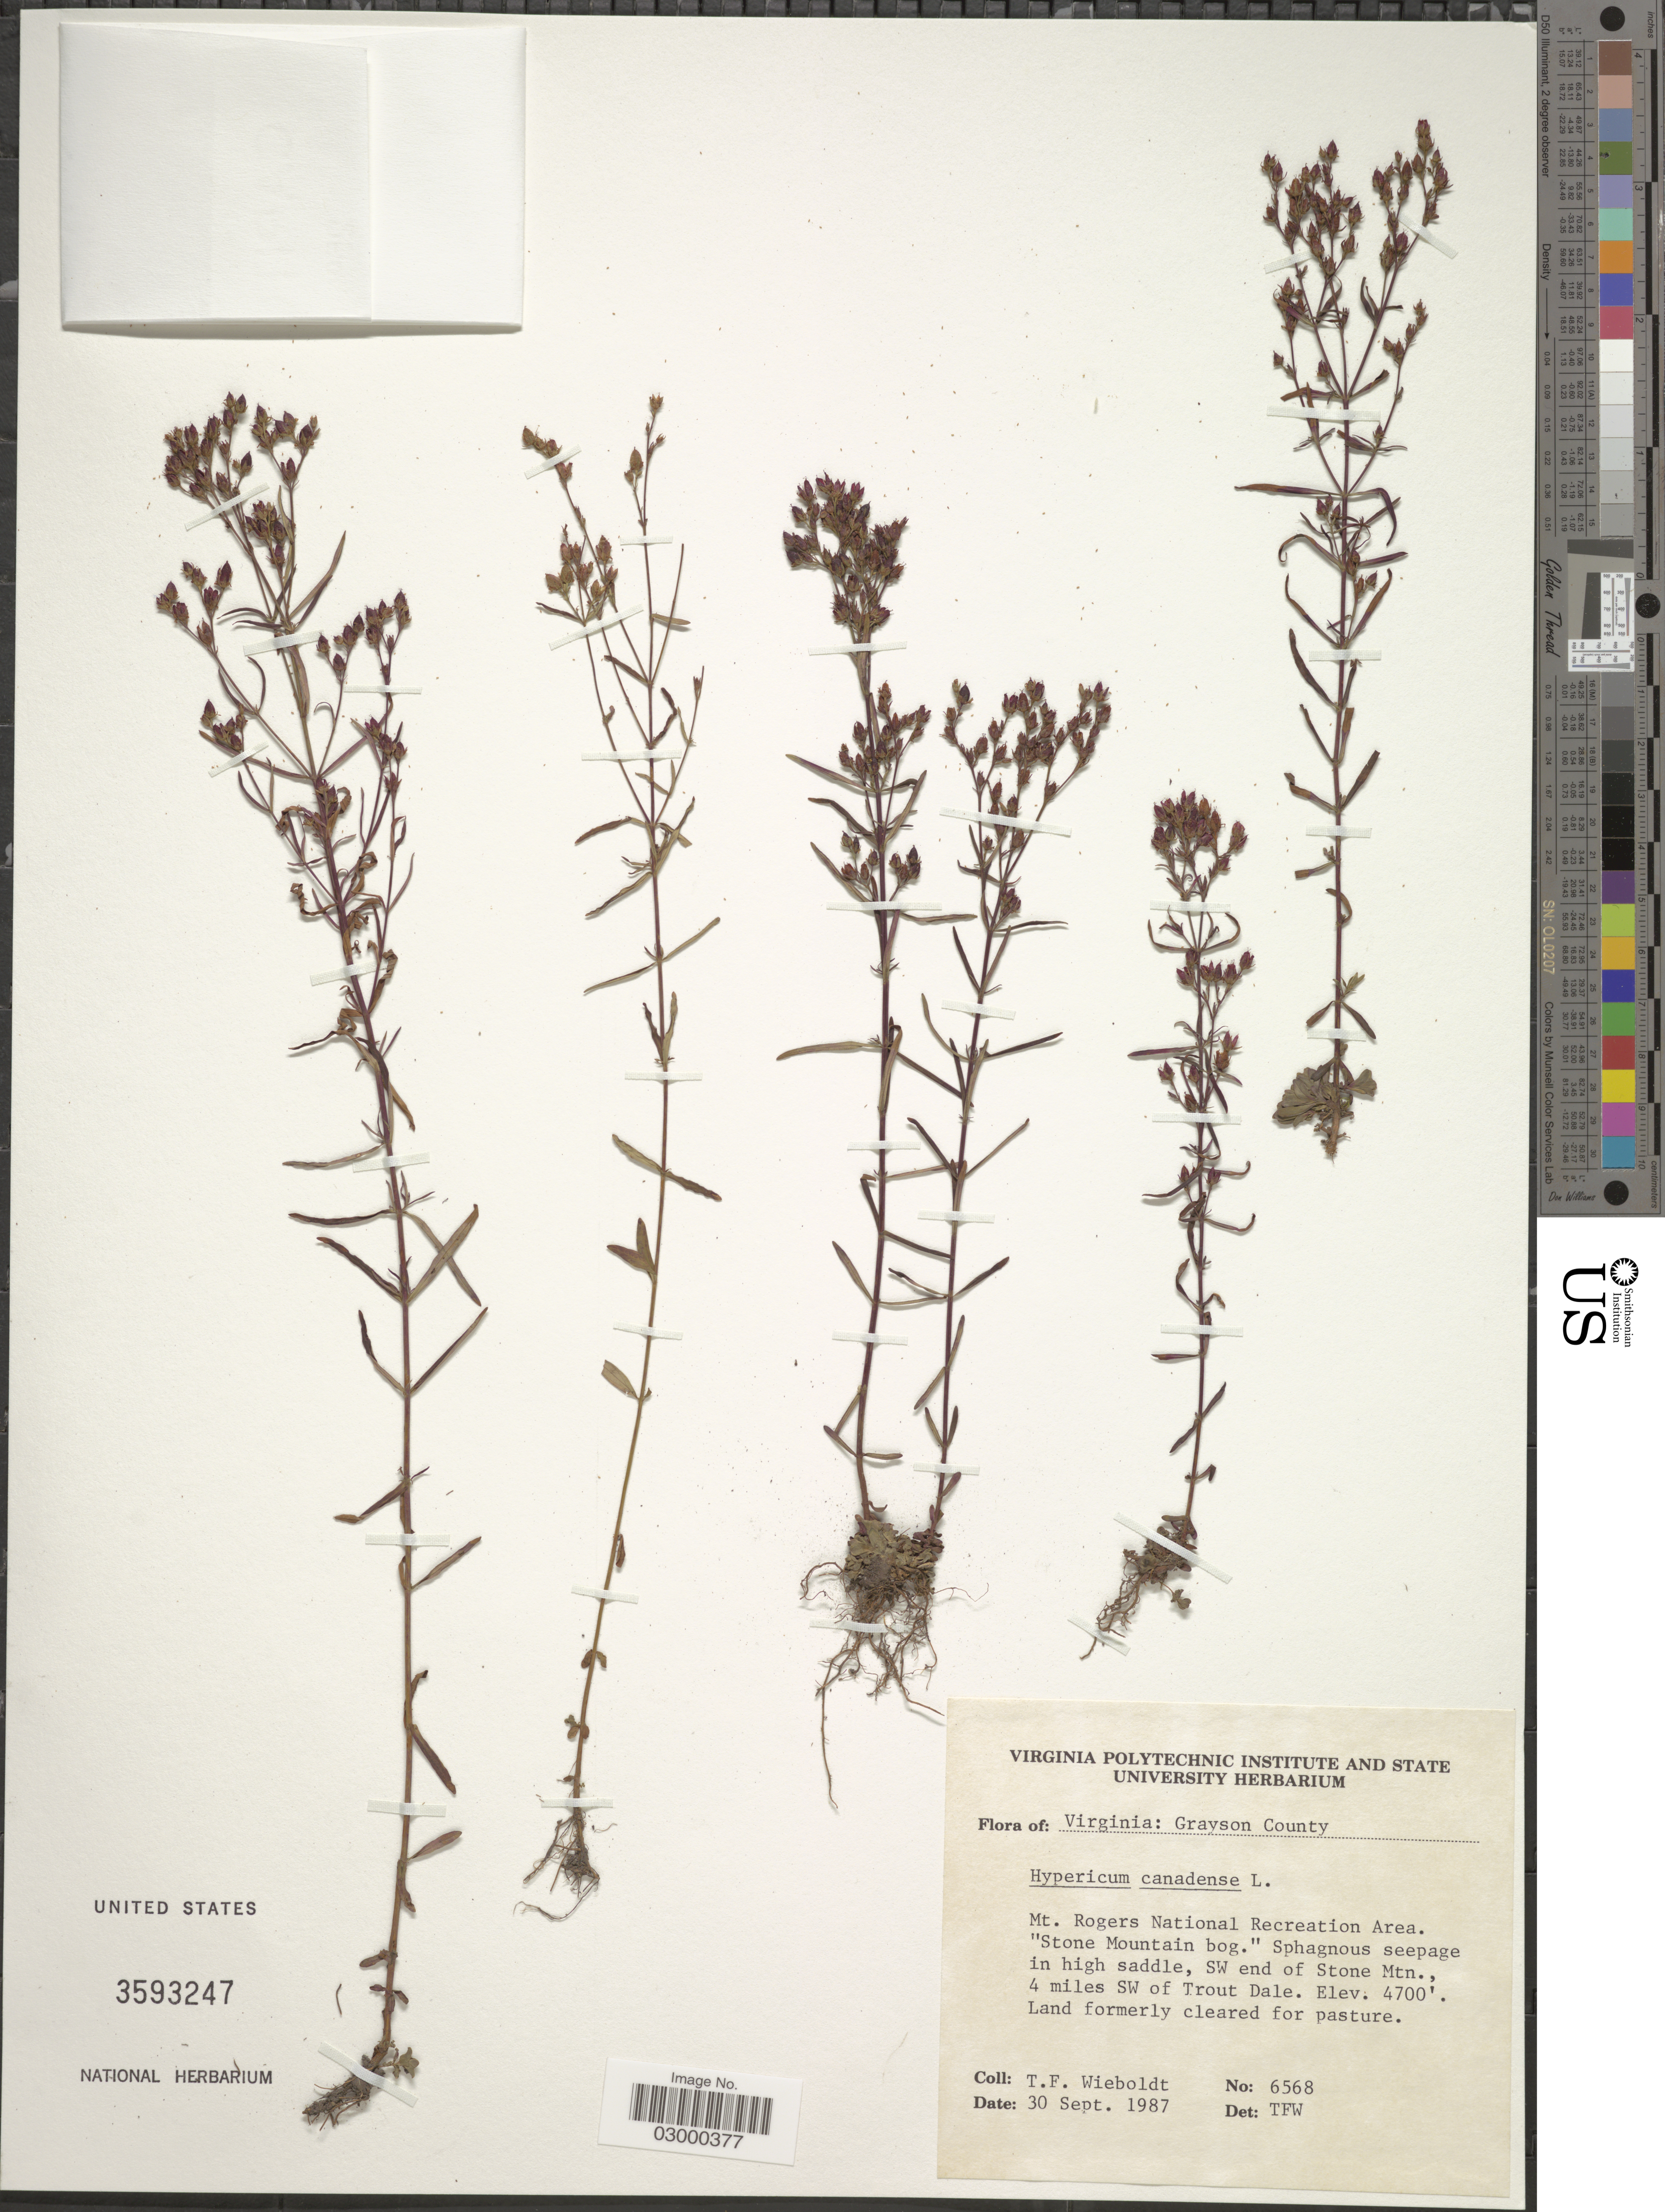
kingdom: Plantae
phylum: Tracheophyta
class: Magnoliopsida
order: Malpighiales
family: Hypericaceae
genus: Hypericum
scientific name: Hypericum canadense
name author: L.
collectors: T. Wieboldt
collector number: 6568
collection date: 1987-09-30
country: United States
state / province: Virginia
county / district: Grayson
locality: Mt. Rogers National Recreation Area, "Stone Mountain bog," SW end of Stone Mtn., 4 miles SW of Trout Dale.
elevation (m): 1433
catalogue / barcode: US 3593247